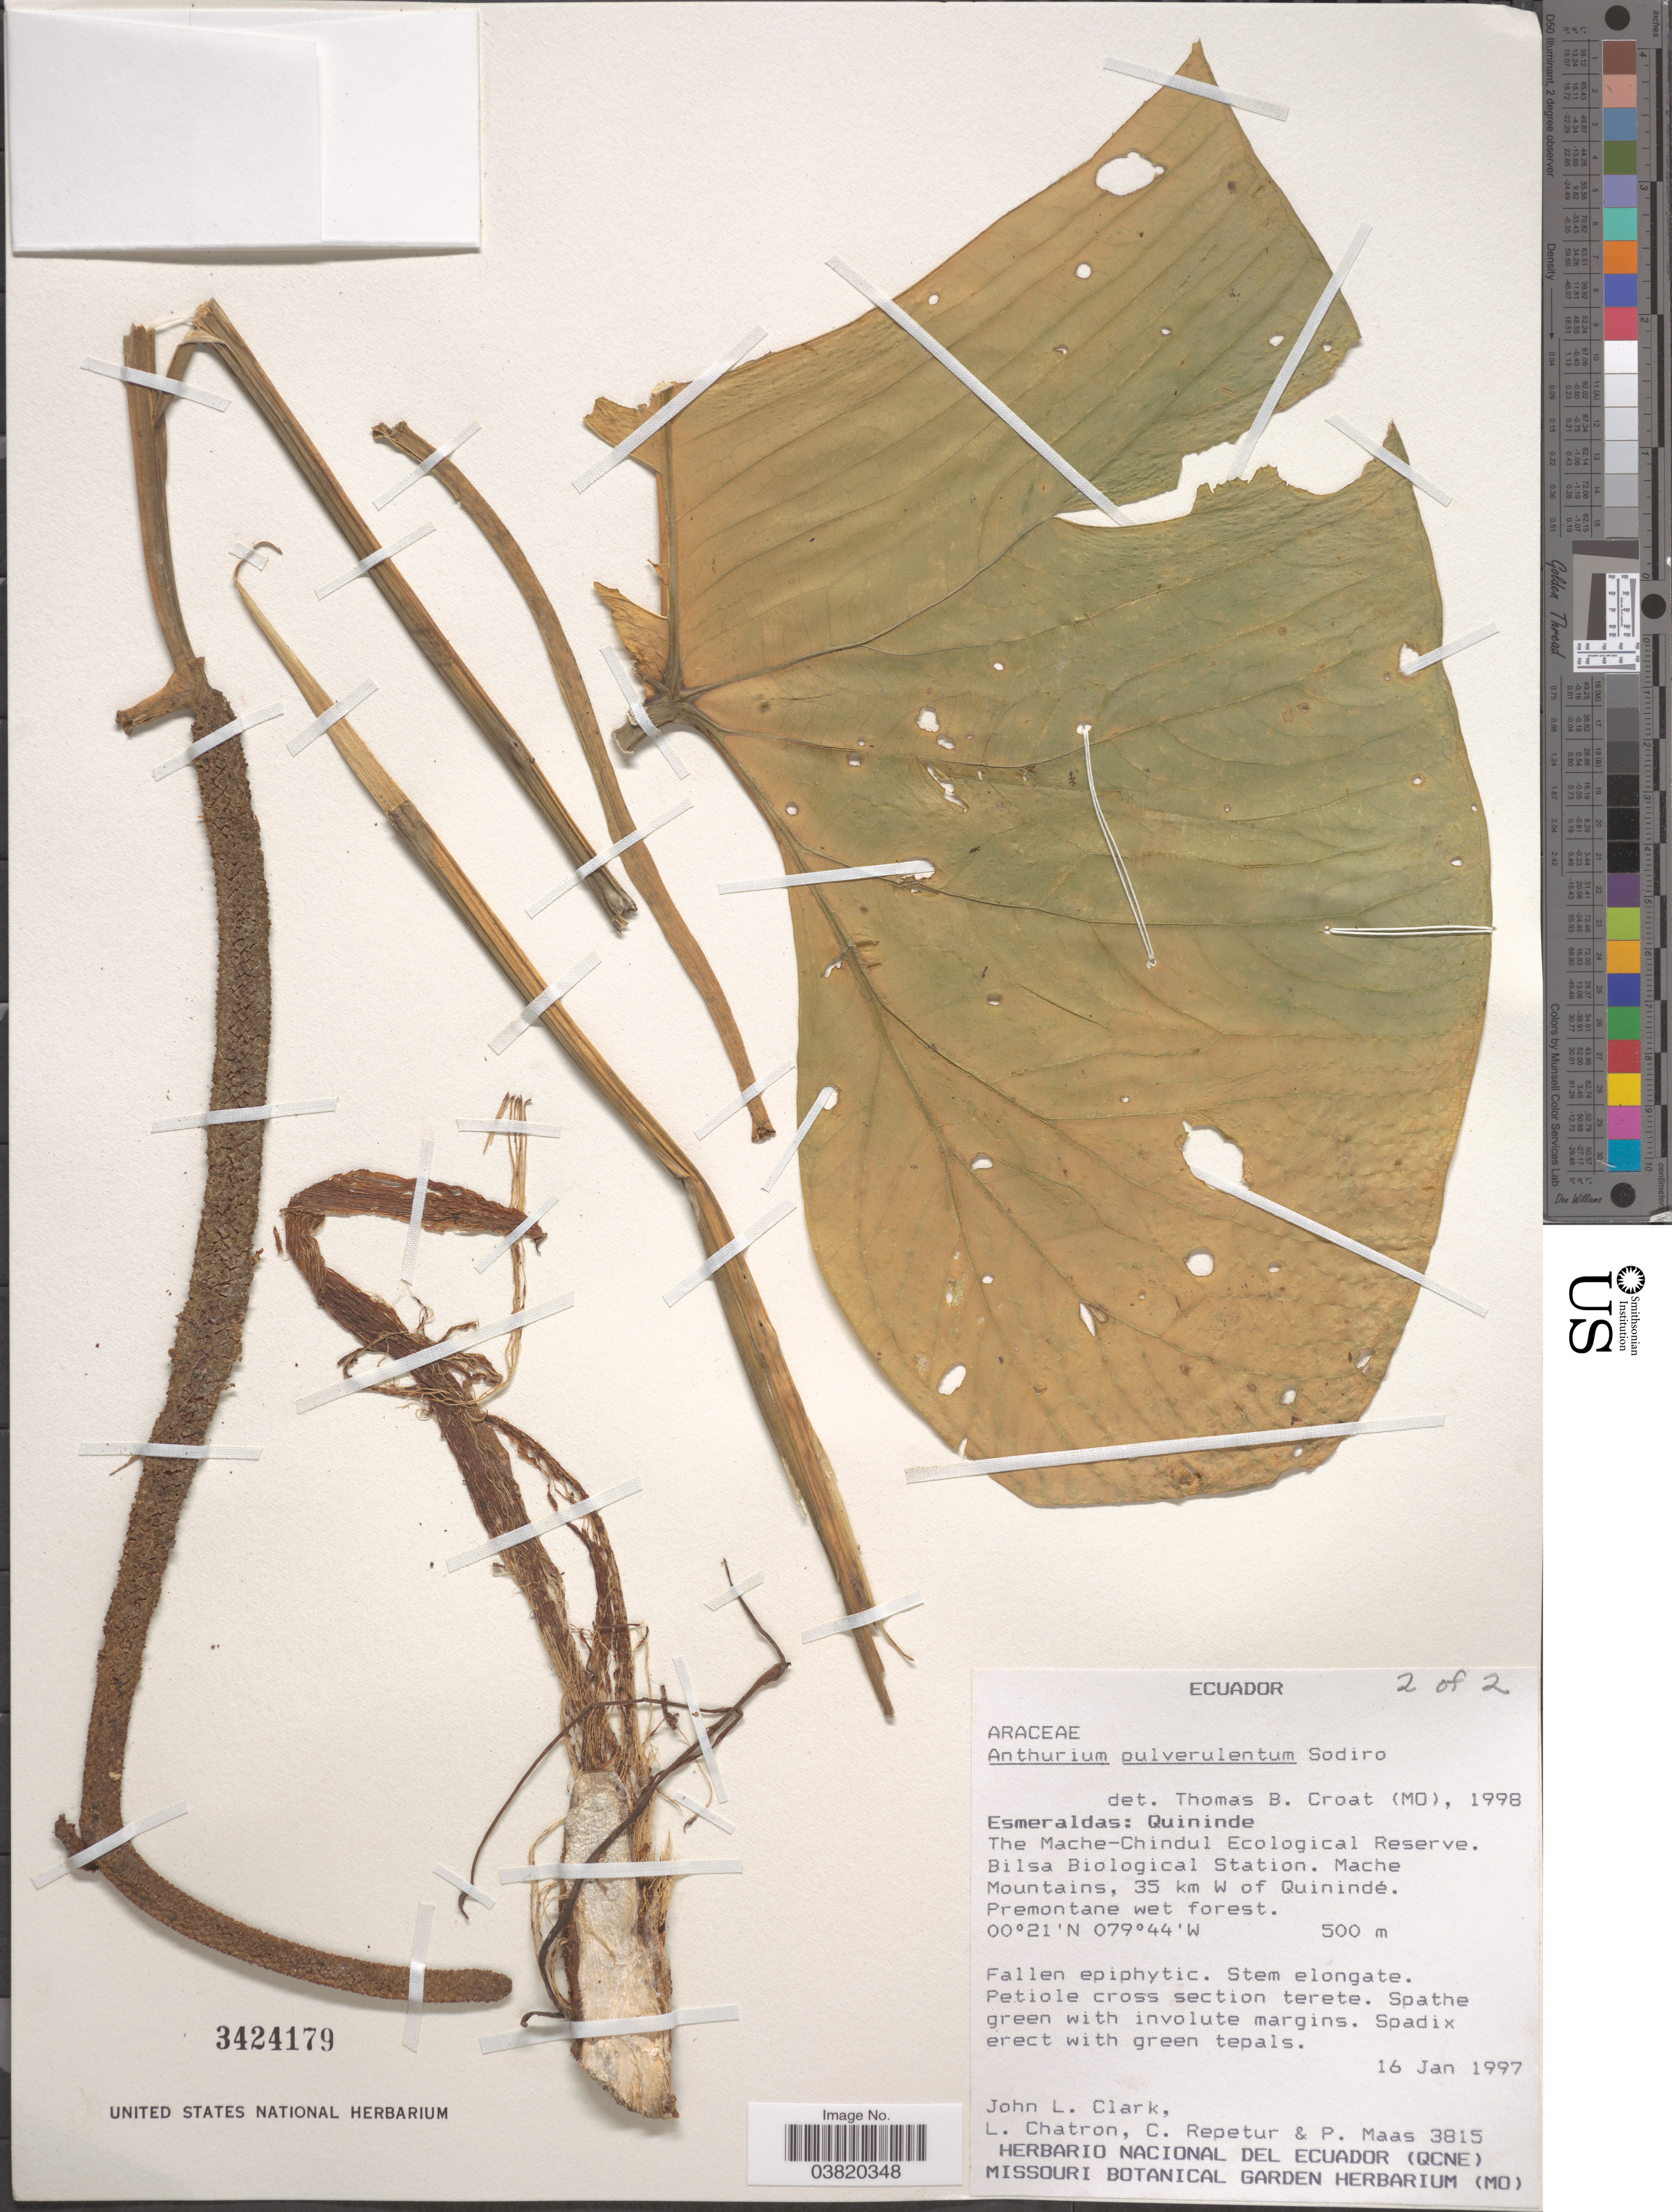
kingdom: Plantae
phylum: Tracheophyta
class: Liliopsida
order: Alismatales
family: Araceae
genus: Anthurium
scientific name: Anthurium pulverulentum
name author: Sodiro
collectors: J. L. Clark, L. Chatron, C. Repetur & P. Maas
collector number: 3815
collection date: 1997-01-16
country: Ecuador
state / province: Esmeraldas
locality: Quininde. The Mache-Chindul Ecological Reserve. Bilsa Biological Station. Mache Mountains, 35 km W of Quinindé.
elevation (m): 500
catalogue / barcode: US 3424179